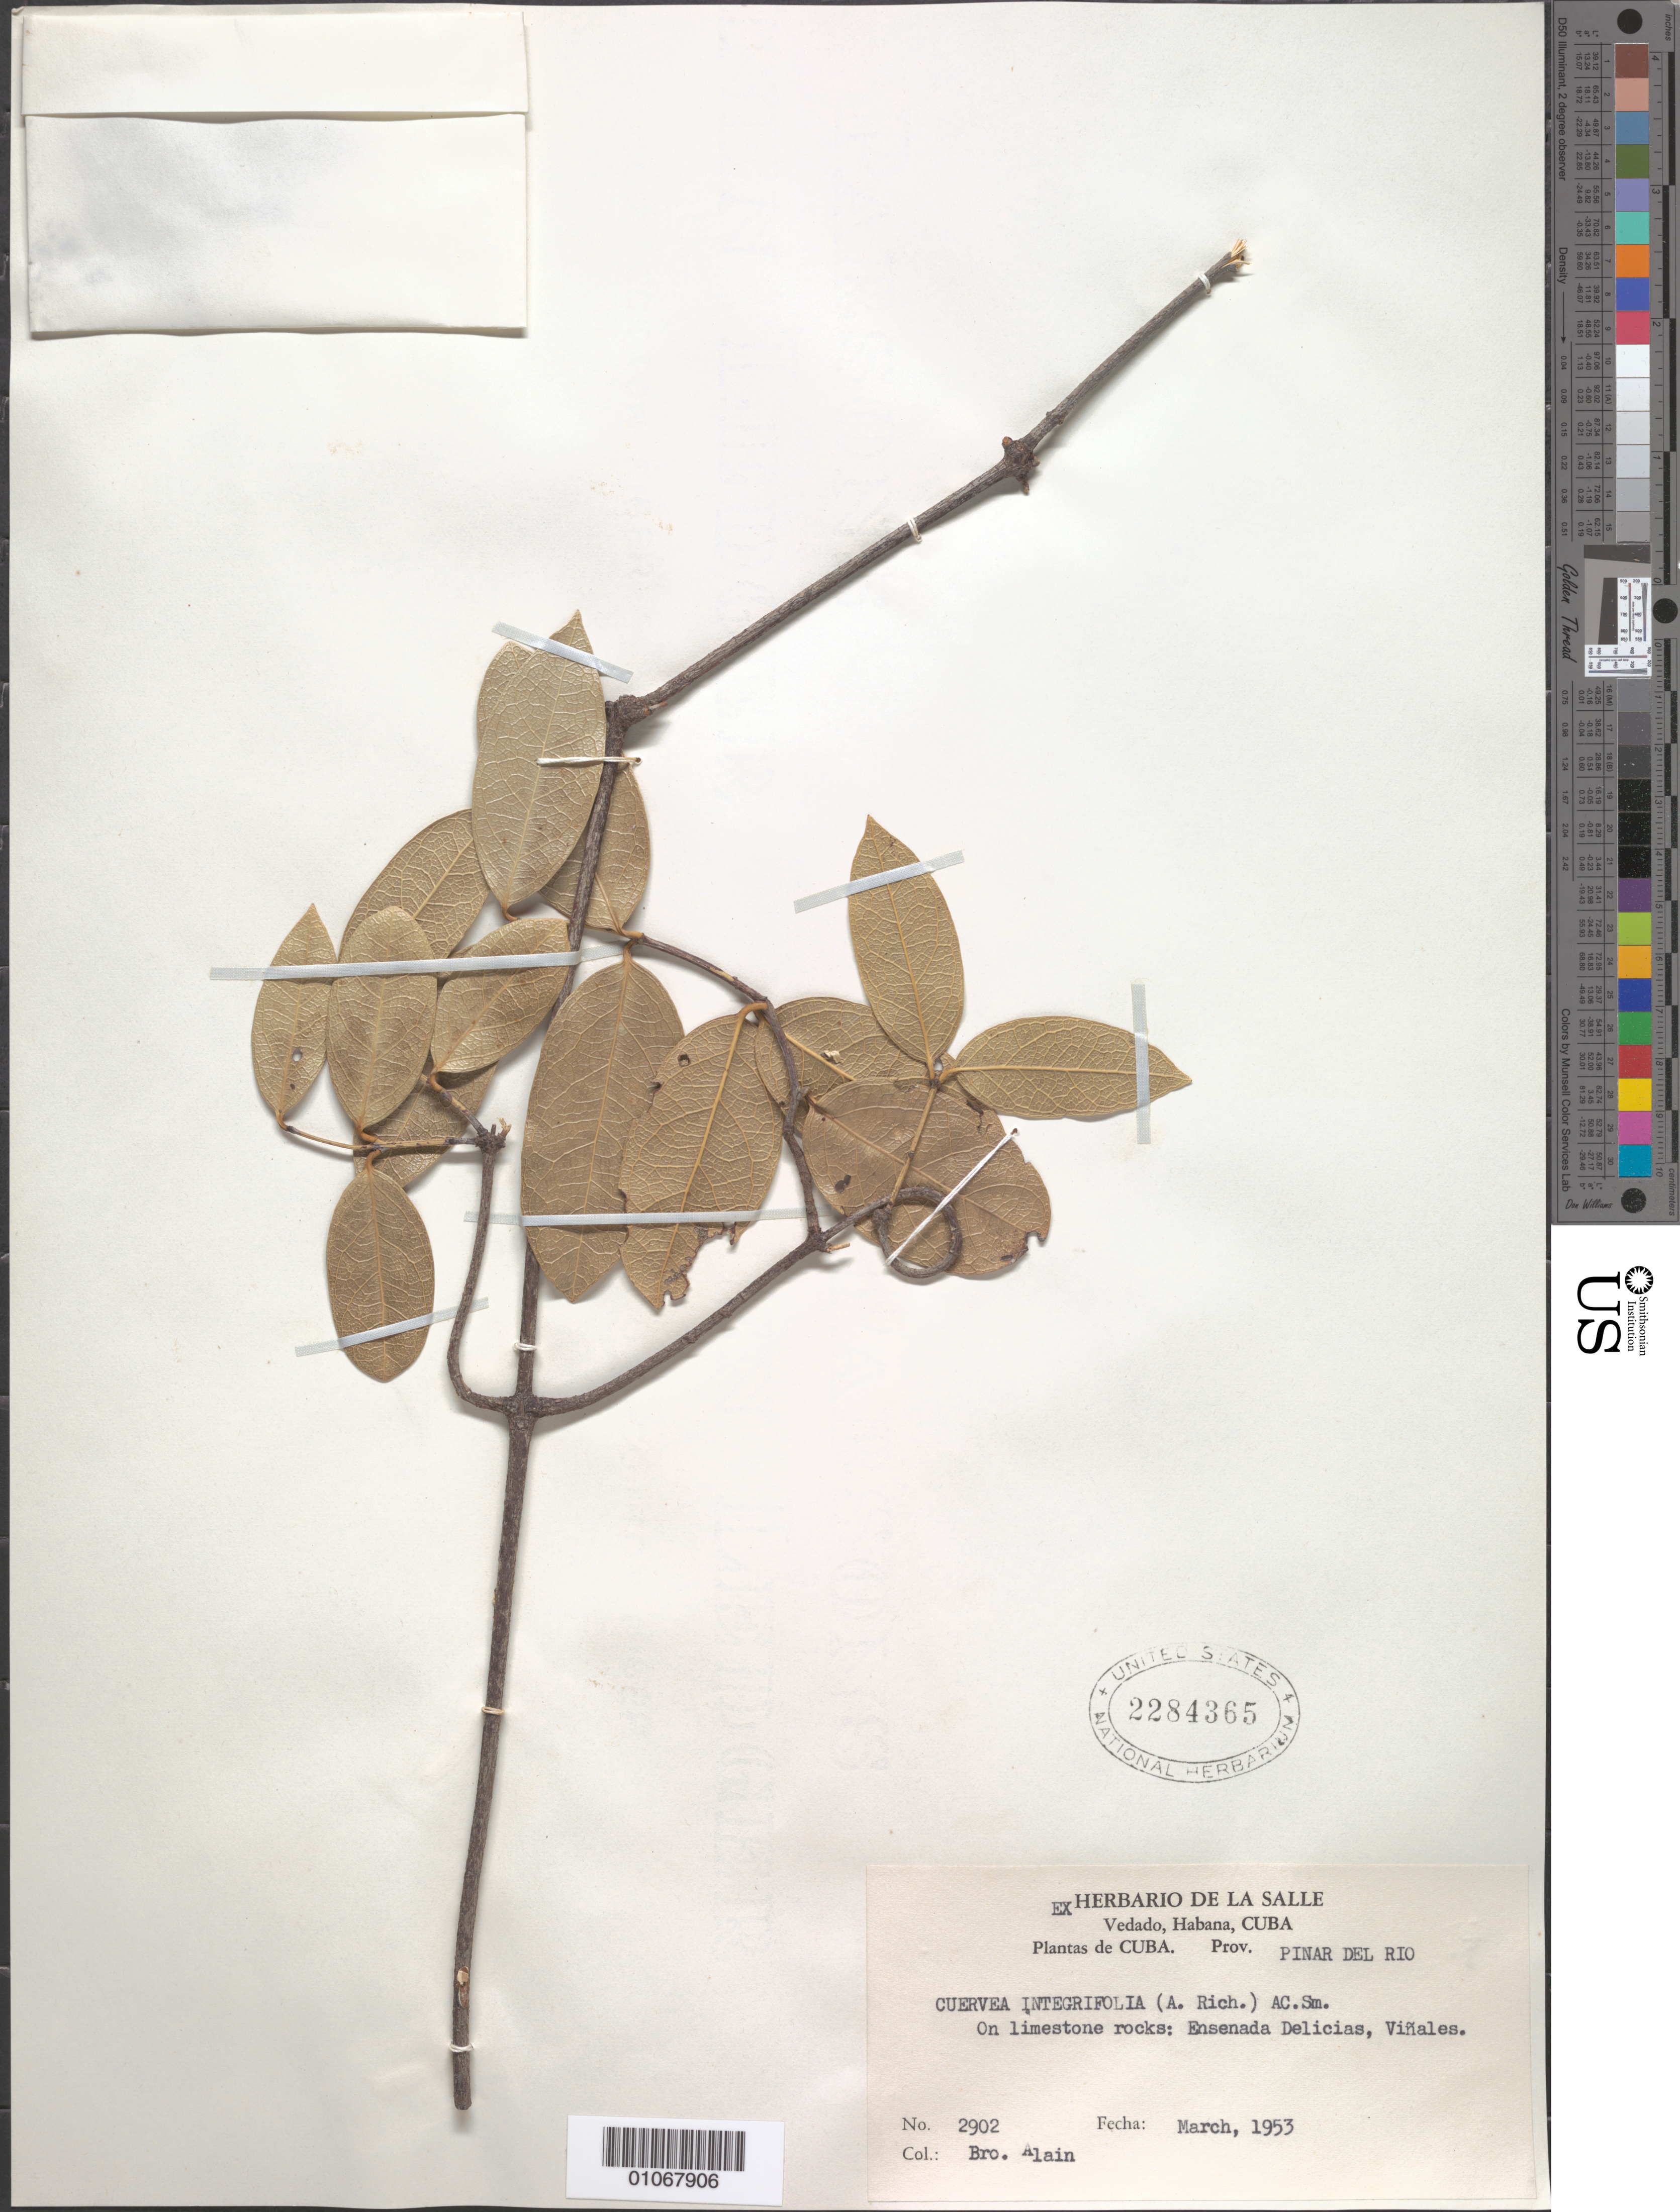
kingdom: Plantae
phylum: Tracheophyta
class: Magnoliopsida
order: Celastrales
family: Celastraceae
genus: Cuervea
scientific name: Cuervea integrifolia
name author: (A. Rich.) A.C. Sm.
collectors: A. H. Liogier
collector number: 2902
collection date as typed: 01 Mar 1953 to 31 Mar 1953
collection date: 1953-03-01/1953-03-31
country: Cuba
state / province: Pinar del Rio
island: Cuba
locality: On limestone rocks, Ensenada Delicias, Vinales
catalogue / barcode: US 2284365